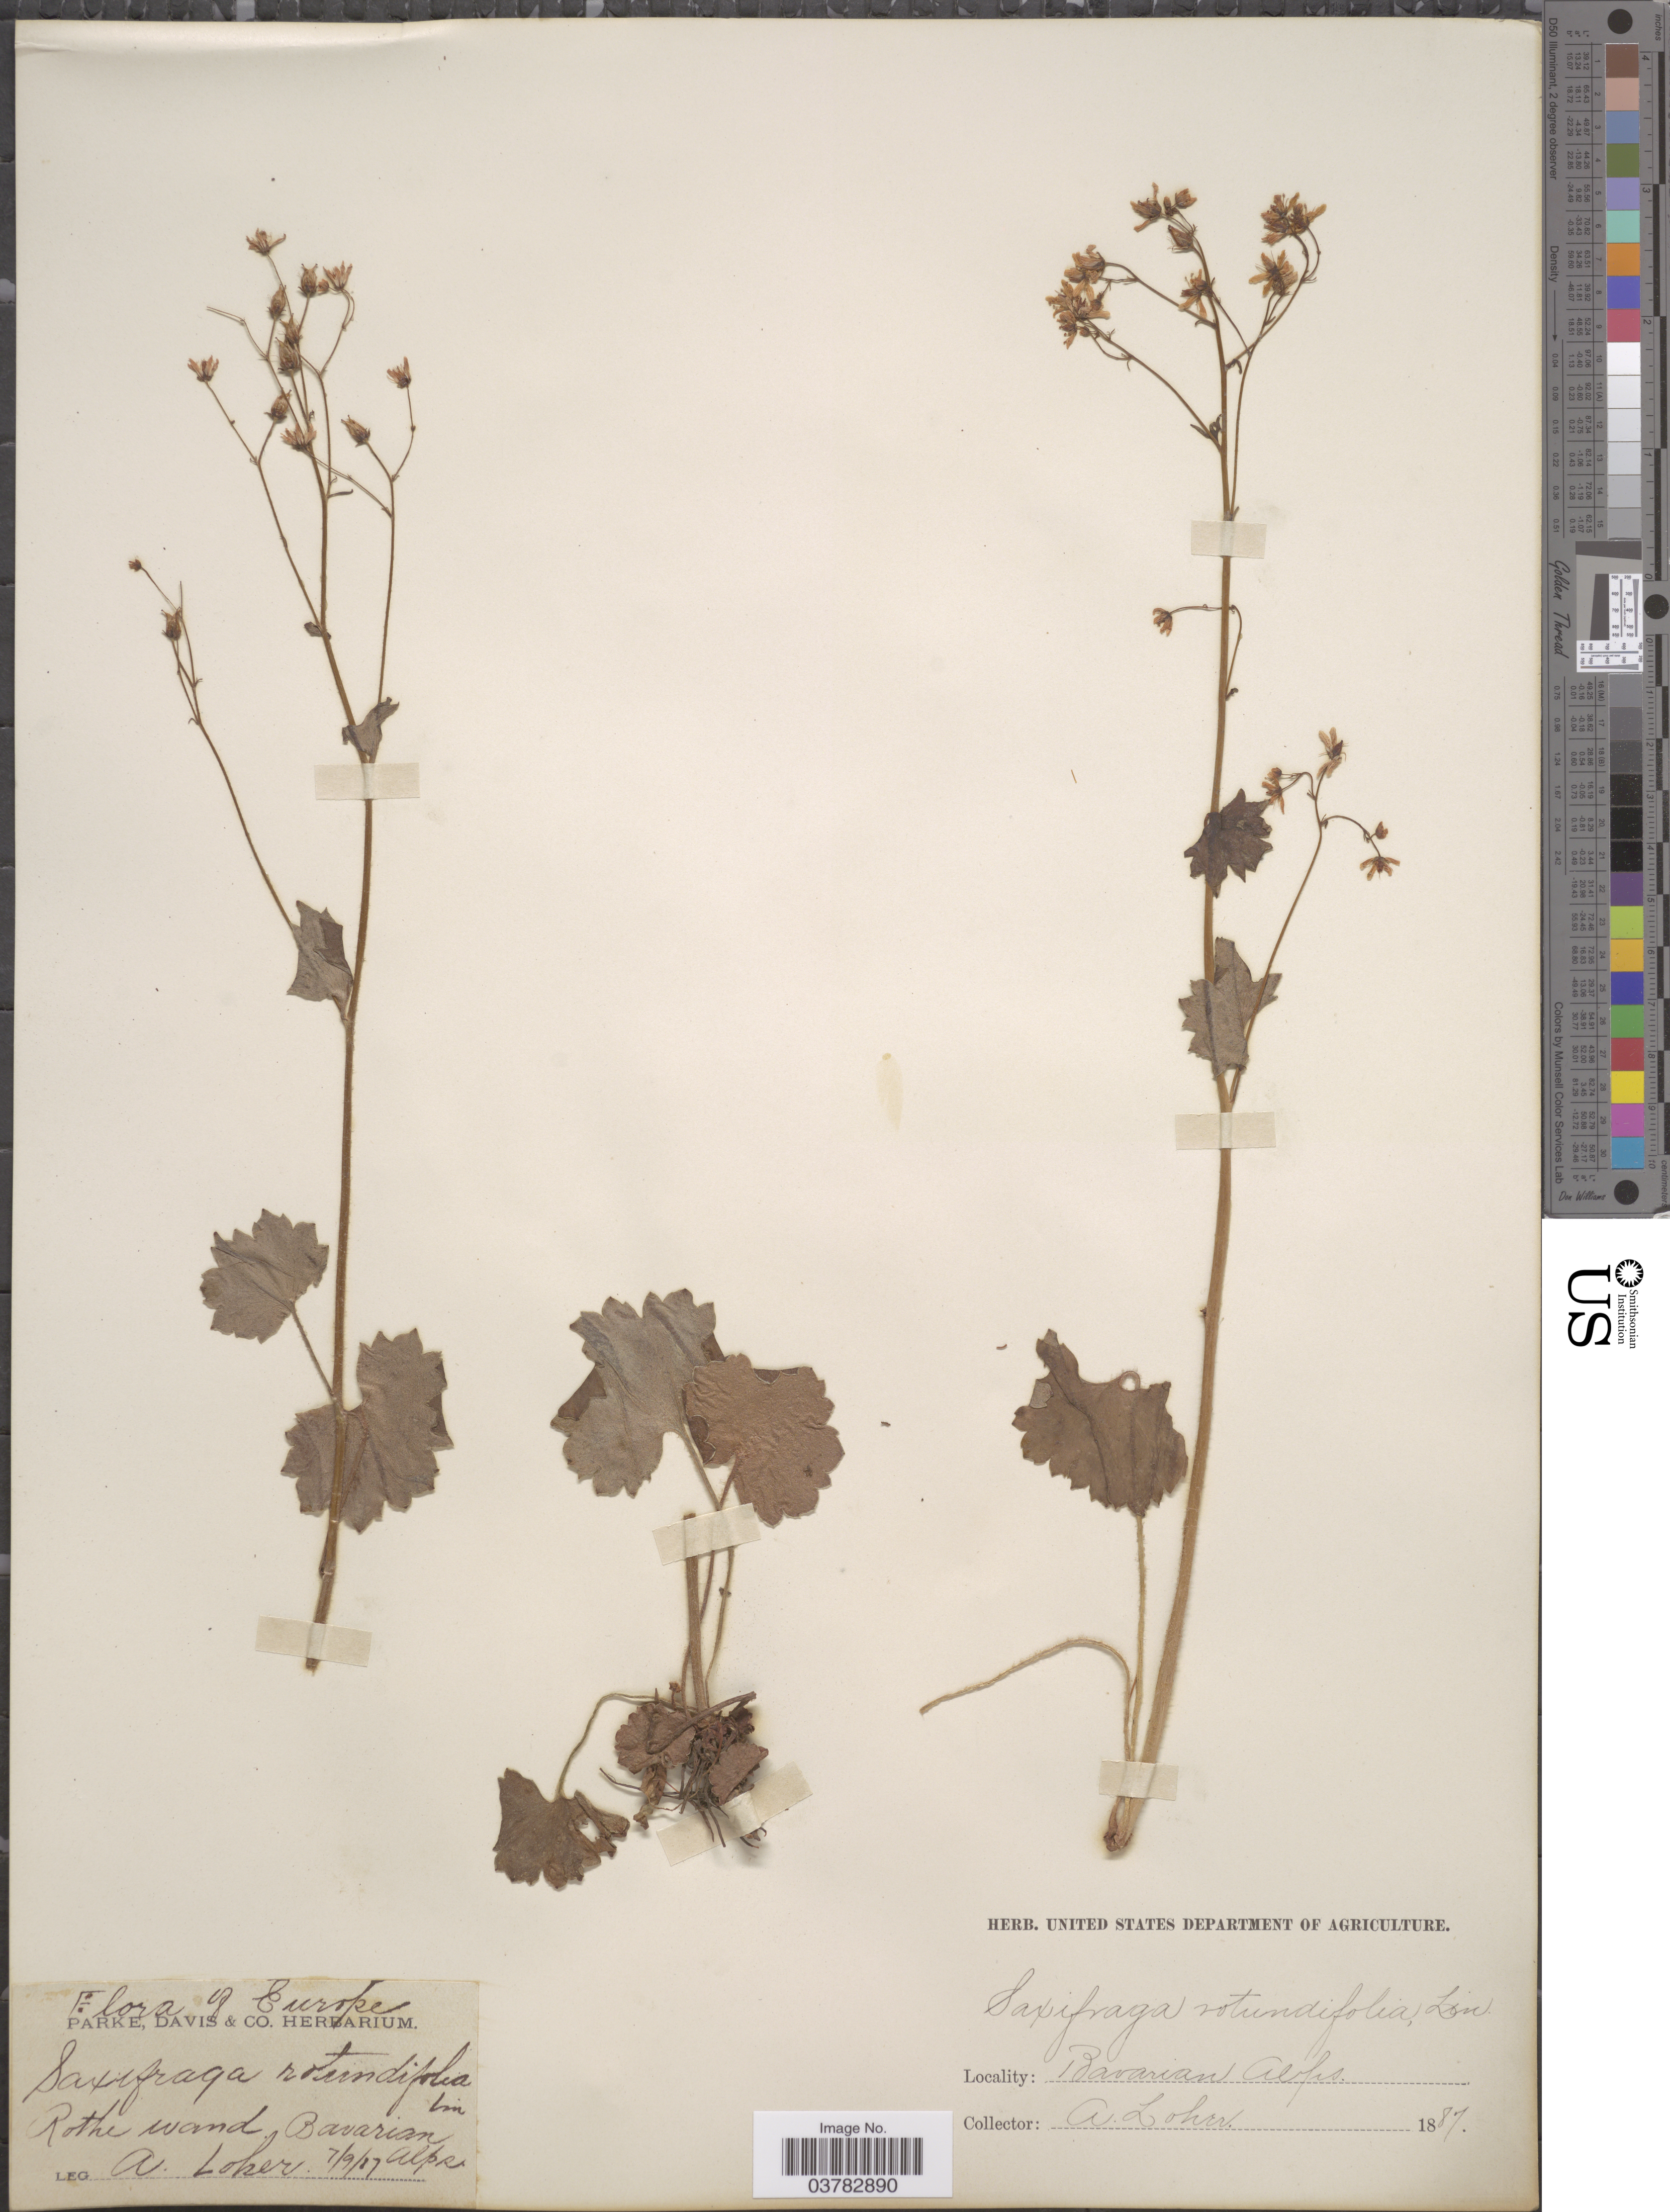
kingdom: Plantae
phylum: Tracheophyta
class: Magnoliopsida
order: Saxifragales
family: Saxifragaceae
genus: Saxifraga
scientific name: Saxifraga rotundifolia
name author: L.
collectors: A. Loher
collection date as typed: Transcribed d/m/y: 7/9/87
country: Germany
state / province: Bayern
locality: Rothe wand, Bavarian Alps.